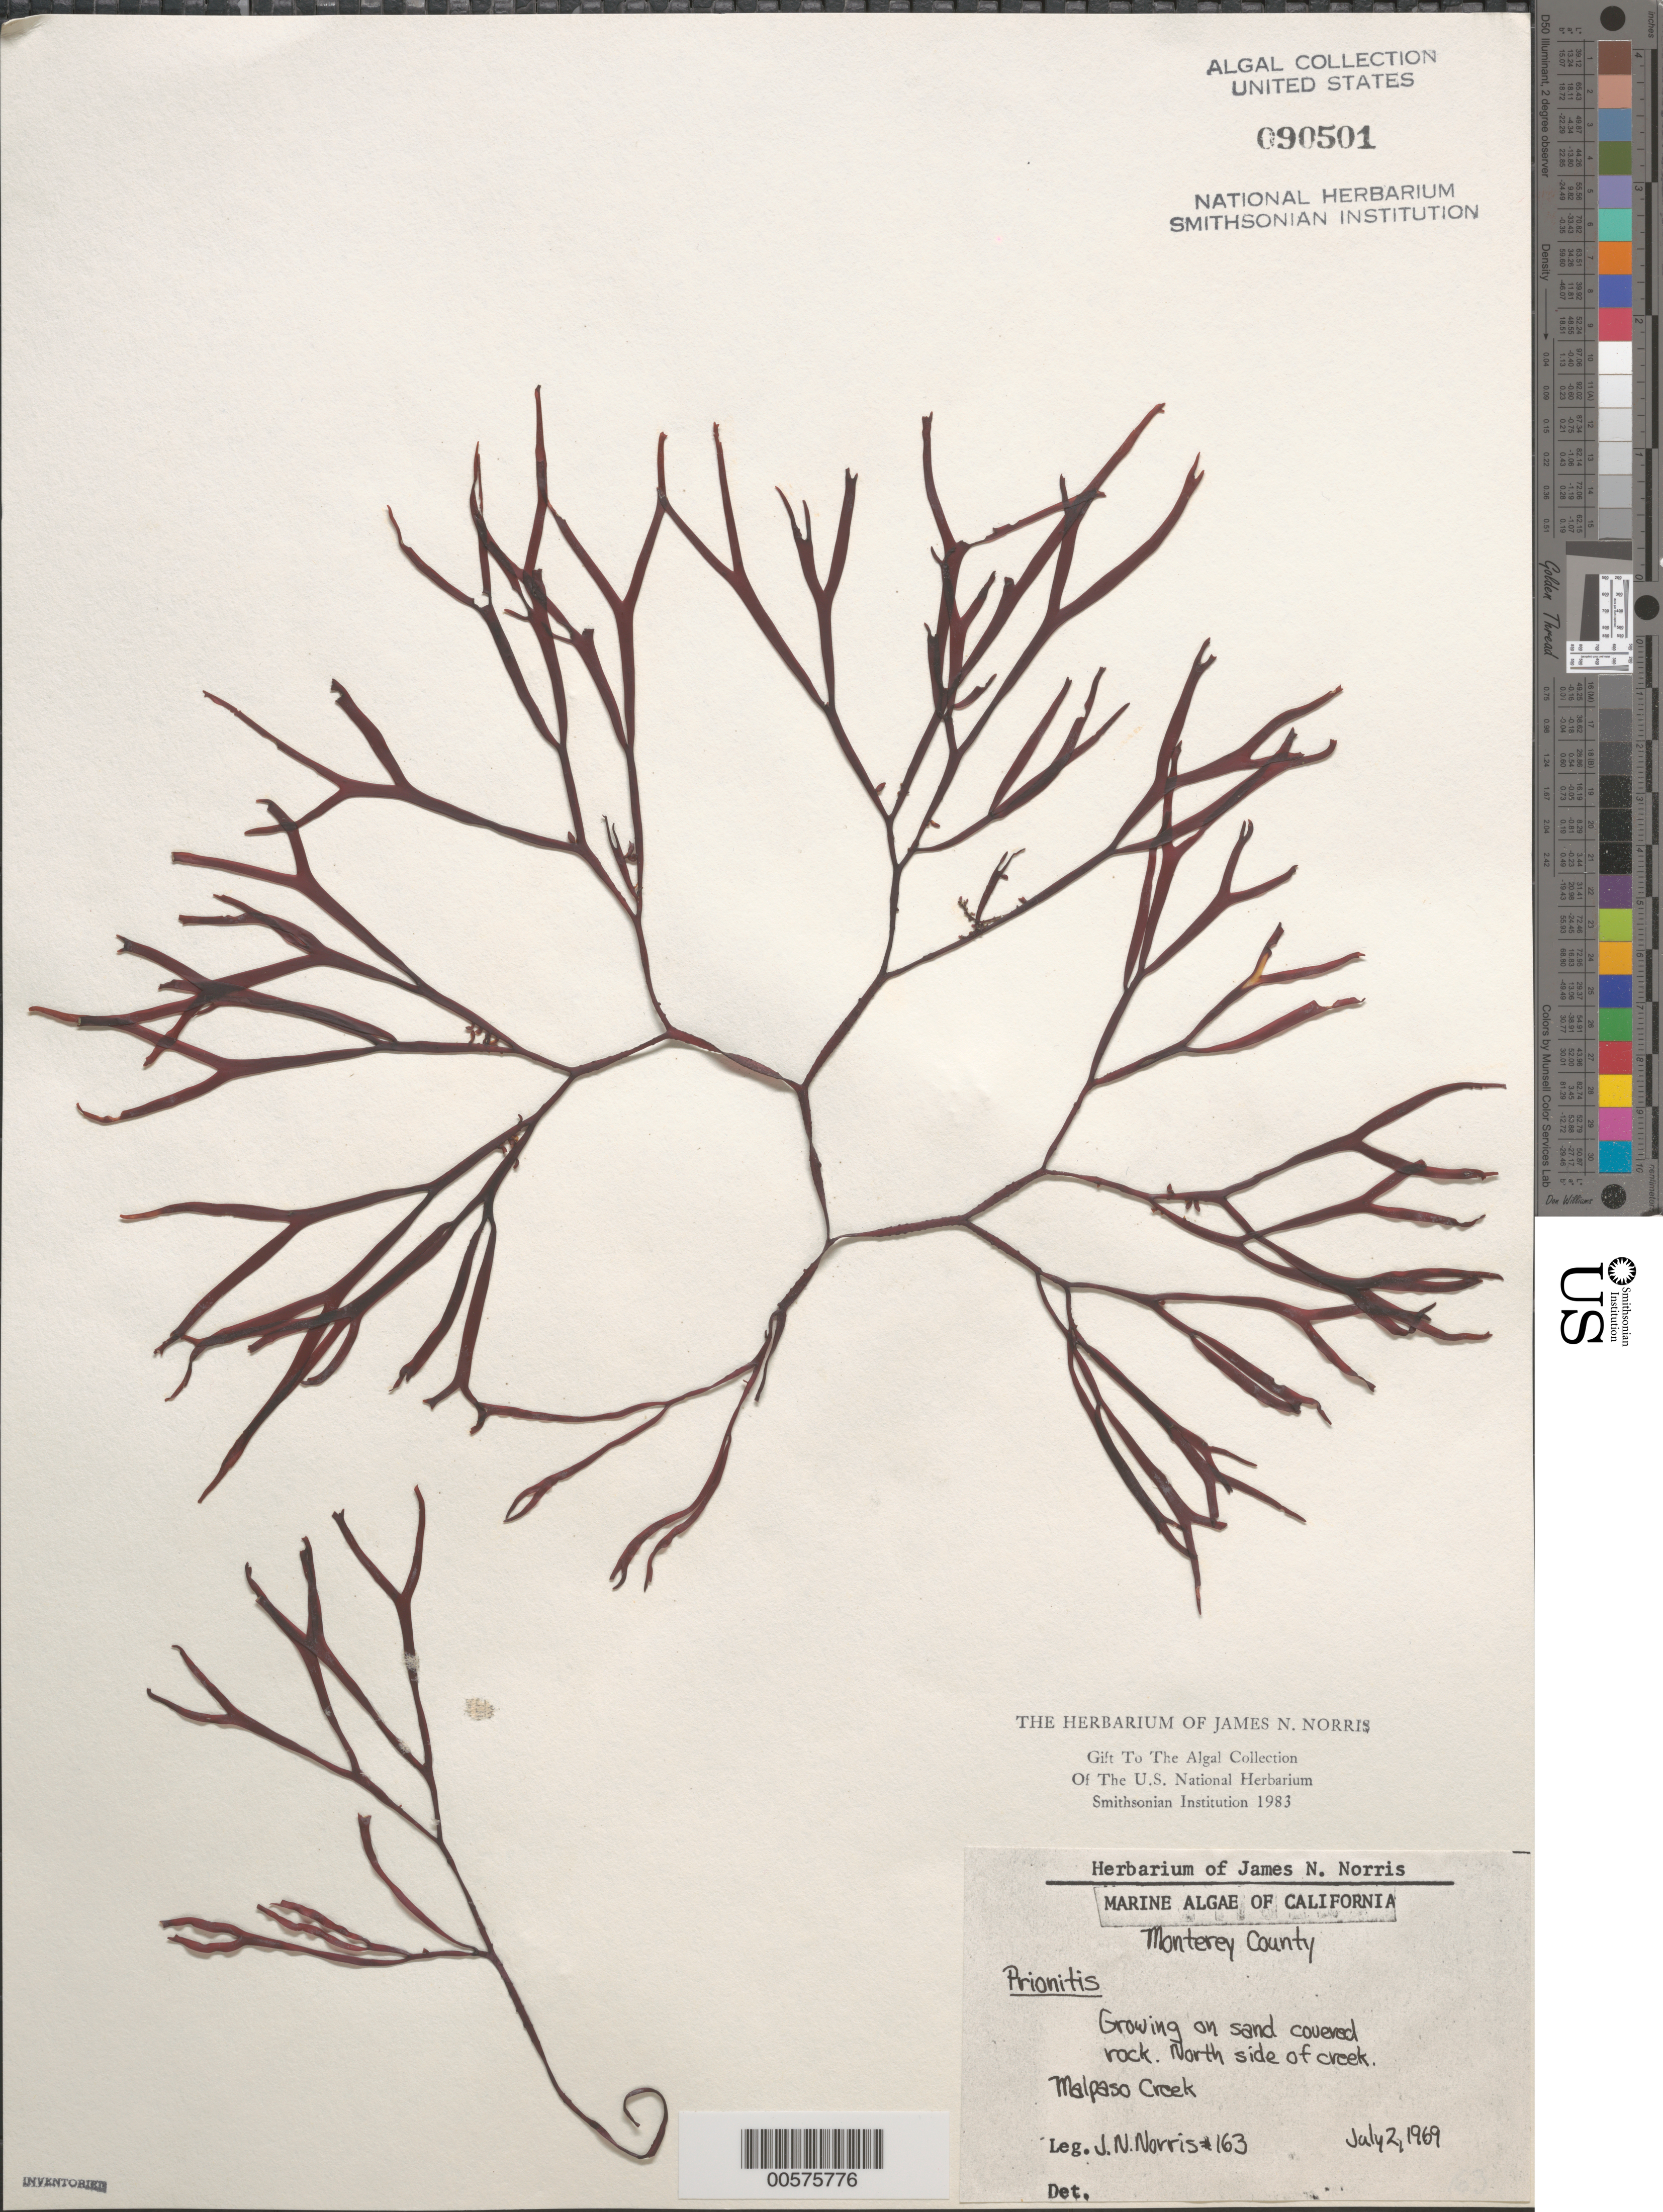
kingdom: Plantae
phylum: Rhodophyta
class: Florideophyceae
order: Cryptonemiales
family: Cryptonemiaceae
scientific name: Prionitis sp.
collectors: J. N. Norris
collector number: JN-163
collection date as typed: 02 Jul 1969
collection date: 1969-07-02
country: United States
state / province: California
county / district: Monterey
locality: Malpaso Creek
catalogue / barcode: US 90501